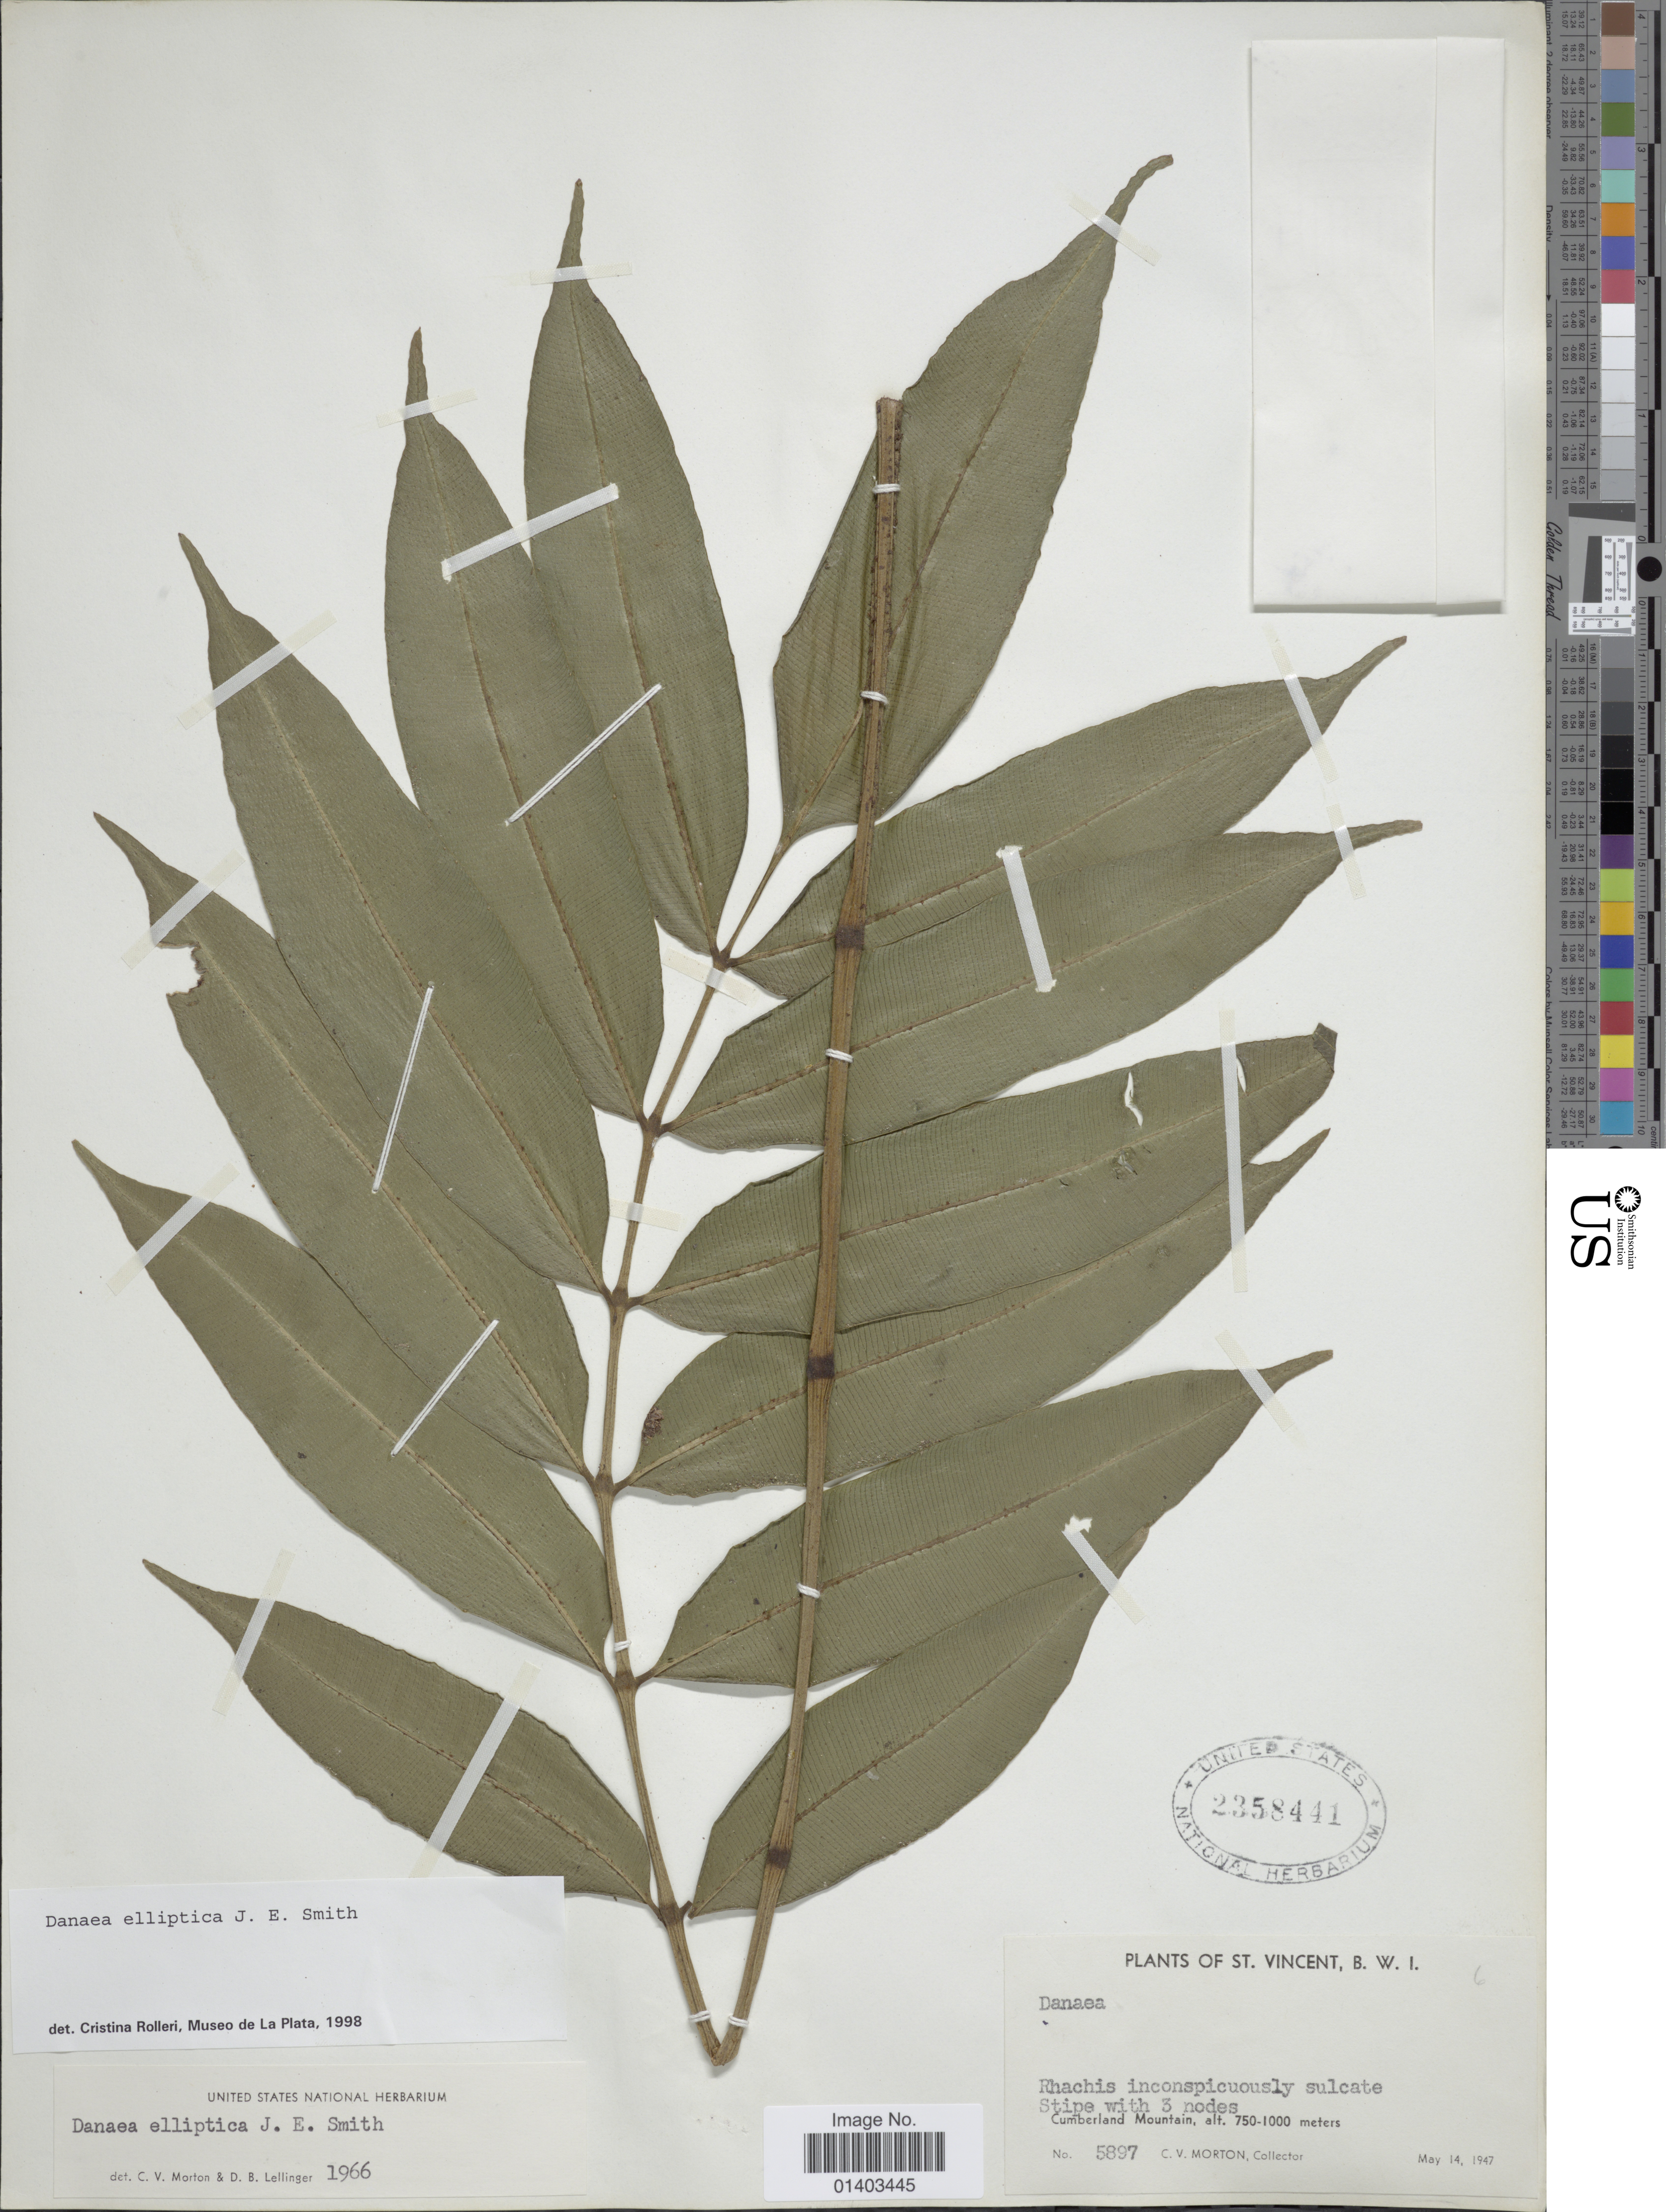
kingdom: Plantae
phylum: Tracheophyta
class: Polypodiopsida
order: Marattiales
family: Marattiaceae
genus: Danaea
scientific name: Danaea elliptica subsp. elliptica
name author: Sm.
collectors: C. V. Morton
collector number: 5897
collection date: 1947-05-14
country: St. Vincent - Grenadines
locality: St Vincent, B.W.I., Cumberland Mountain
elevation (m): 750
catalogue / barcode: US 2358441